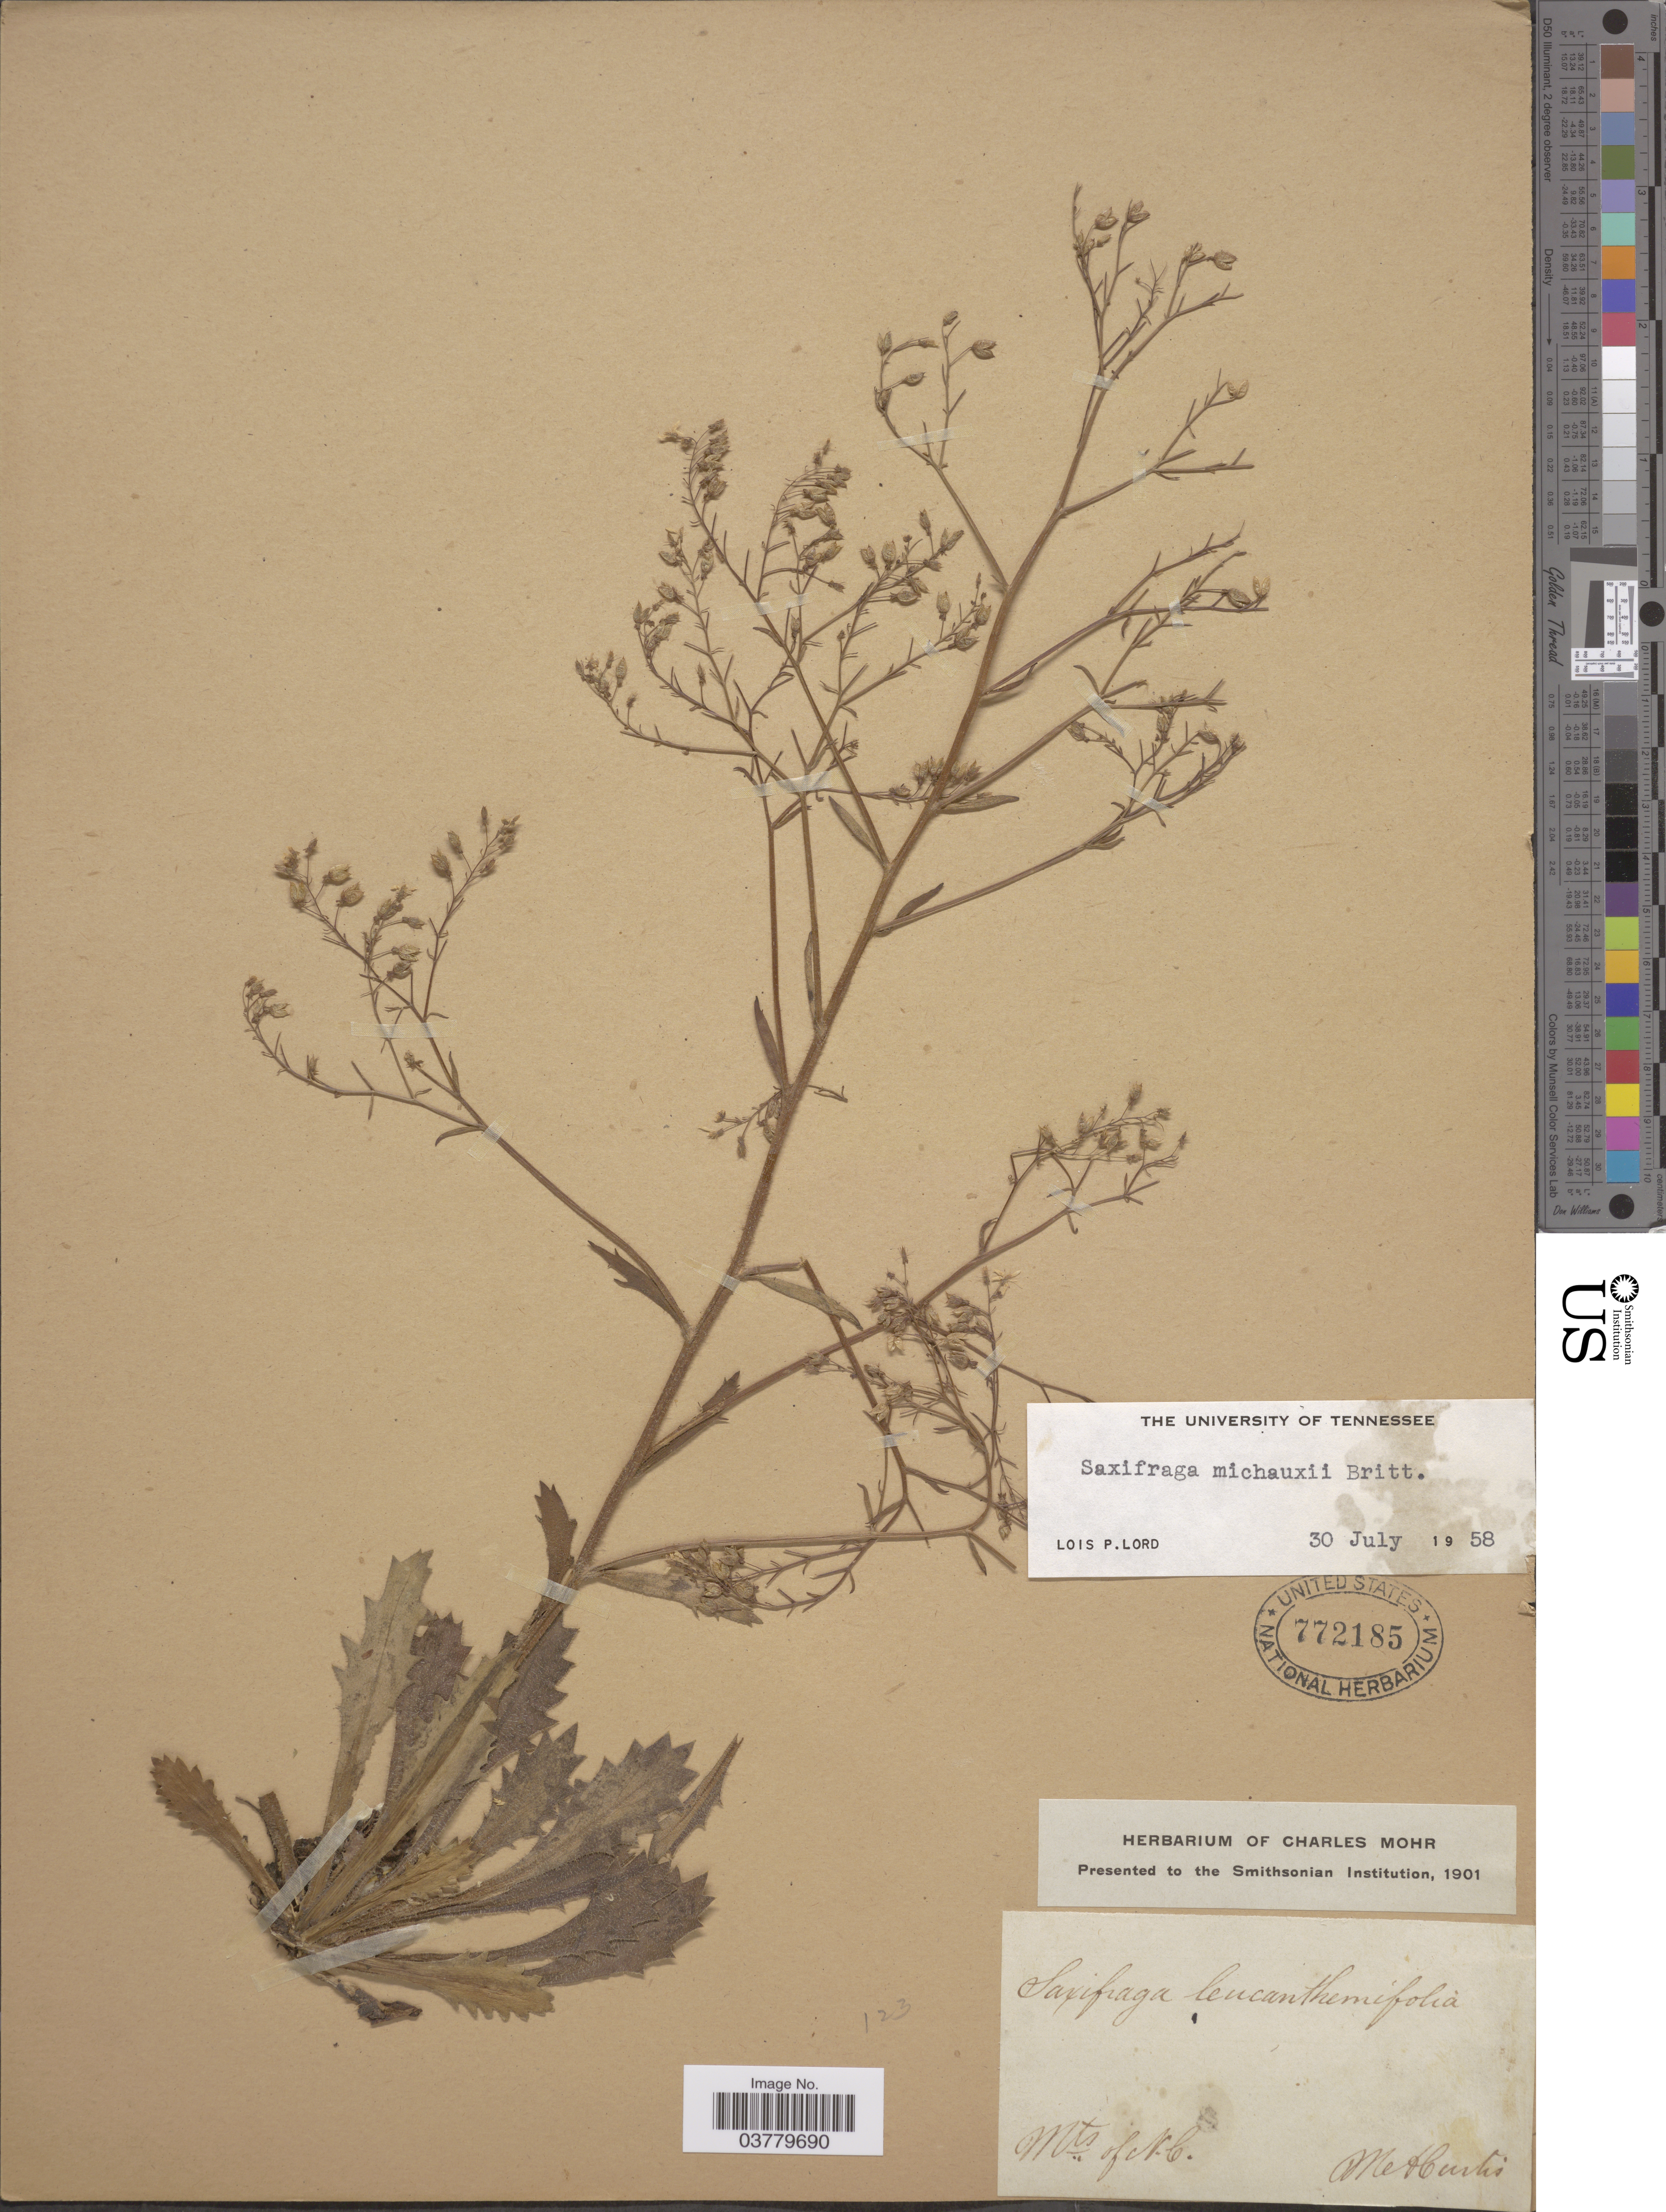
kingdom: Plantae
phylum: Tracheophyta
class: Magnoliopsida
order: Saxifragales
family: Saxifragaceae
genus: Micranthes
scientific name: Micranthes petiolaris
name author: (Raf.) Bush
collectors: M. A. Curtiss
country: United States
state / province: North Carolina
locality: Mts. of N. C.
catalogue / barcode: US 772185